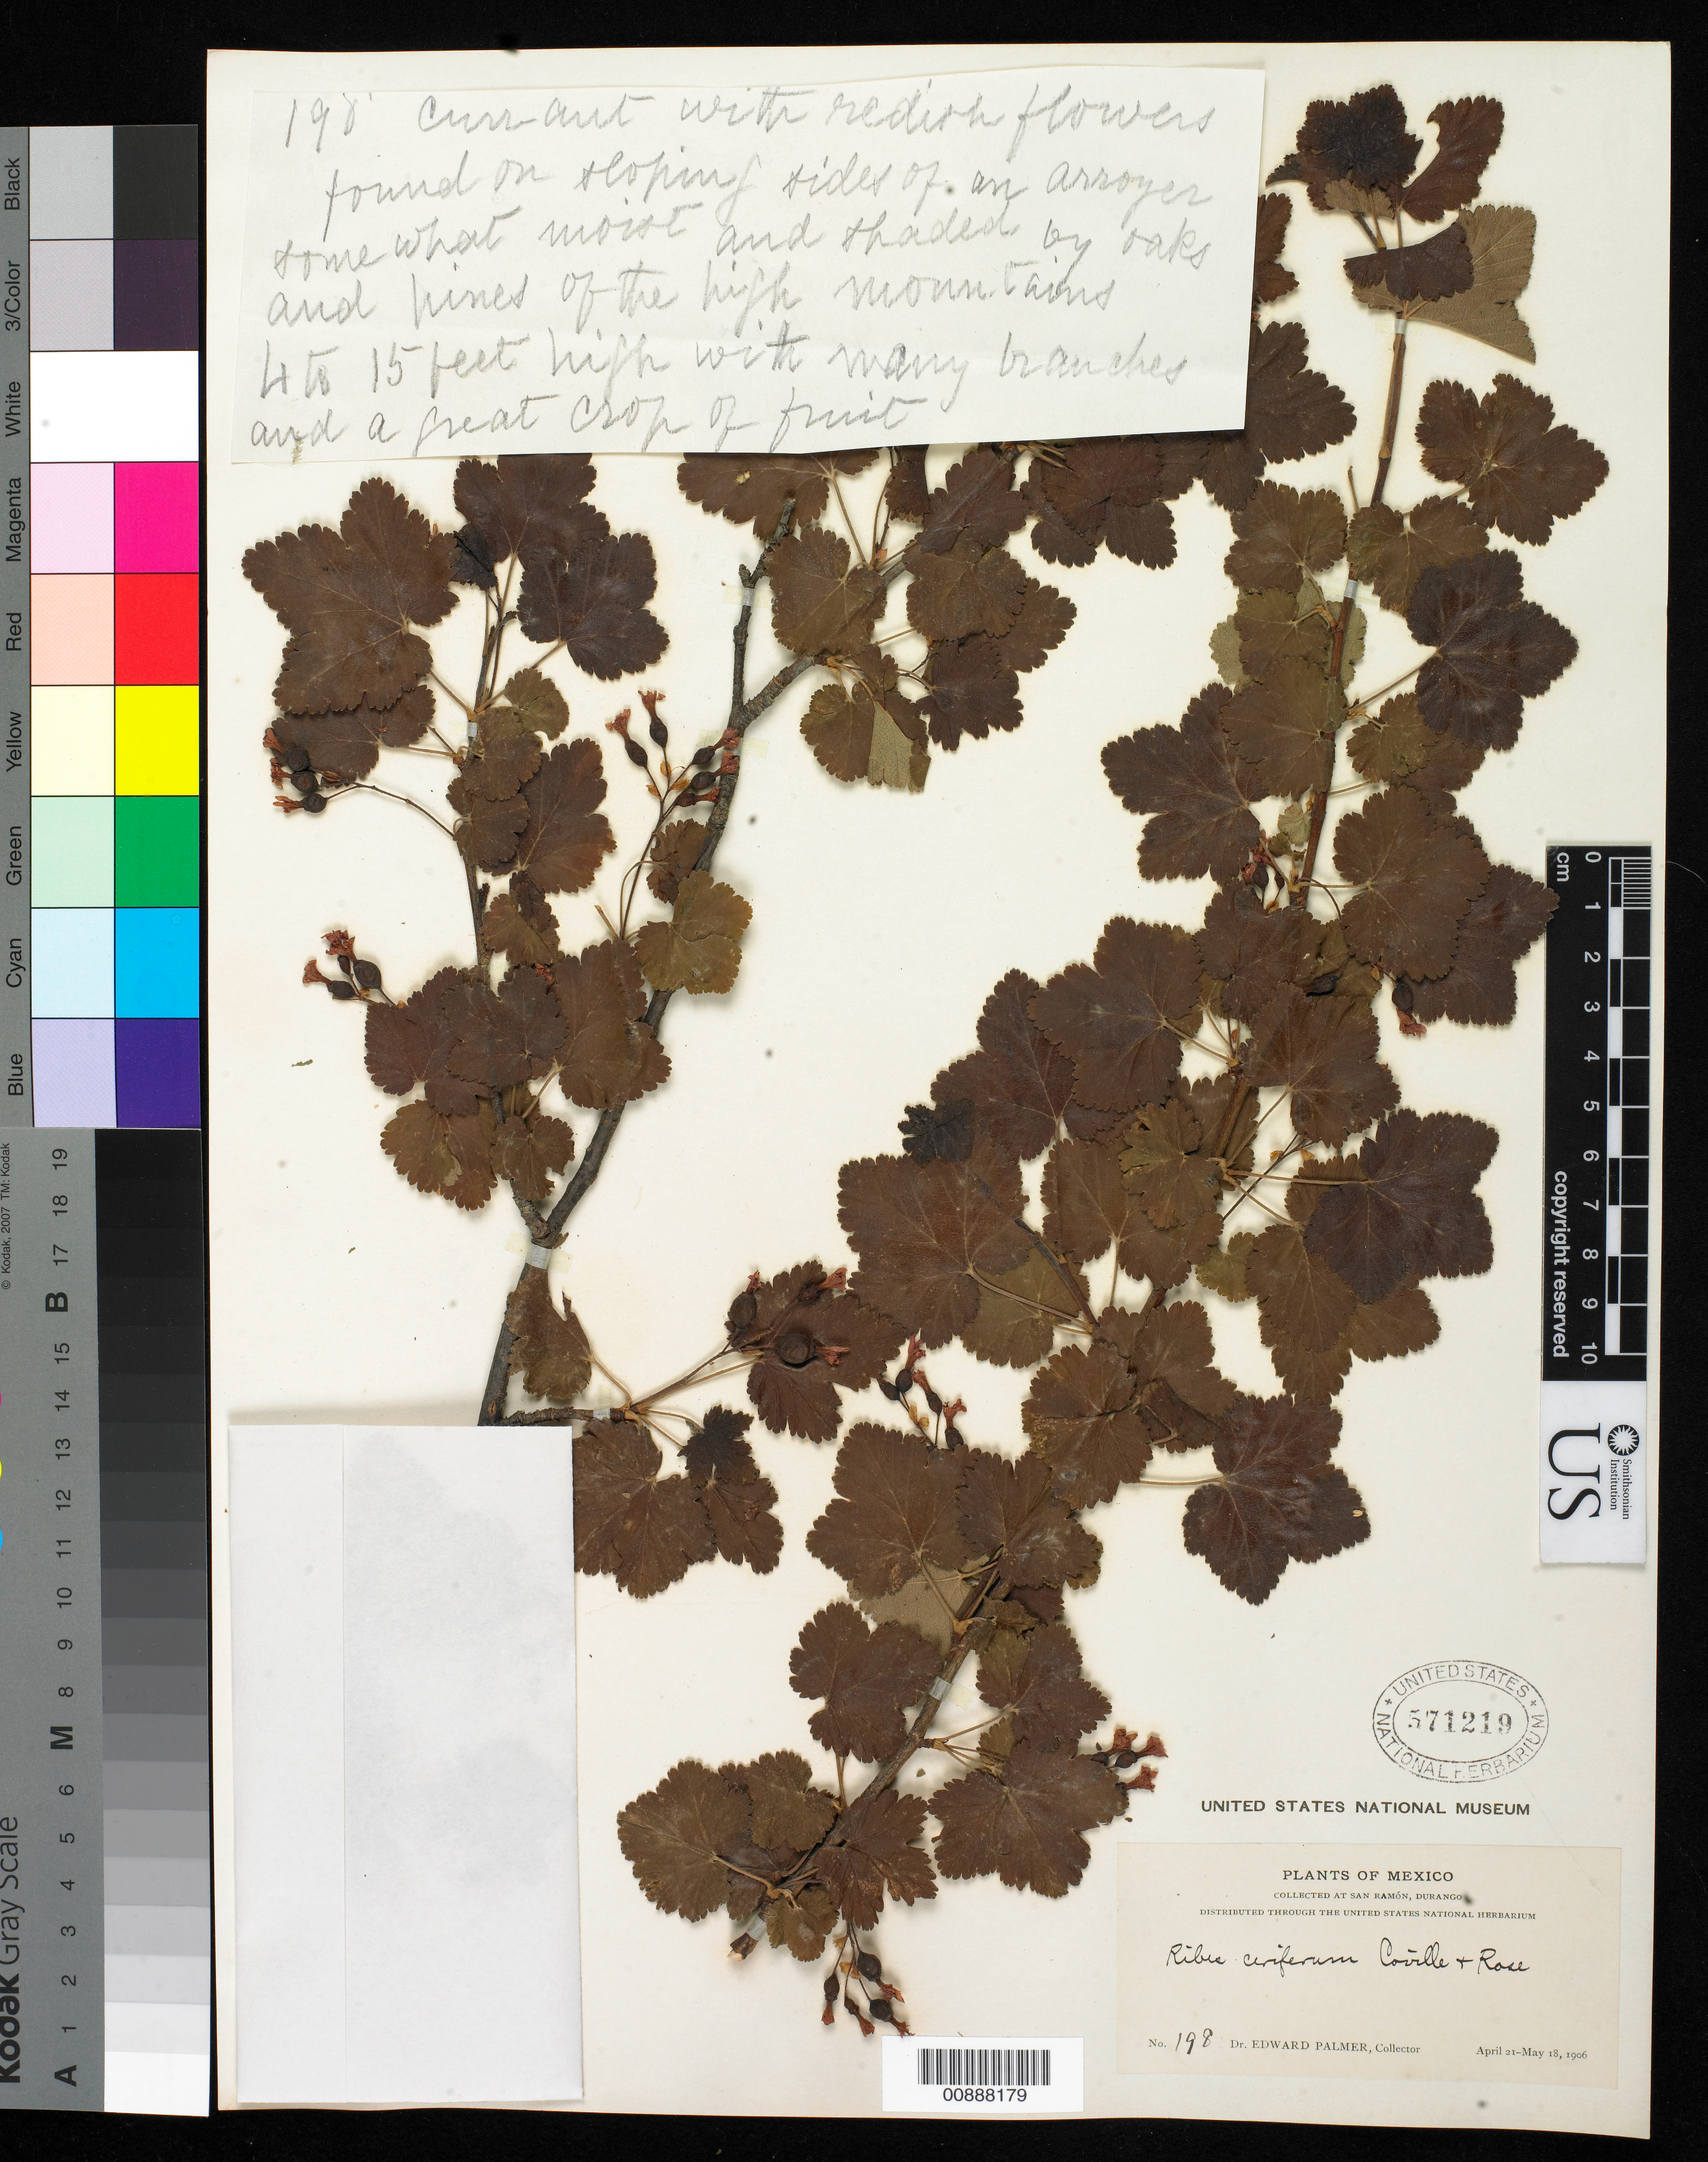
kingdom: Plantae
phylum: Tracheophyta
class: Magnoliopsida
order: Saxifragales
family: Grossulariaceae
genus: Ribes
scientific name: Ribes ceriferum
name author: Coville & Rose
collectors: E. Palmer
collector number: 198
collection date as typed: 21 Apr 1906 to 18 May 1906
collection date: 1906-04-21/1906-05-18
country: Mexico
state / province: Durango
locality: San Ramón, Durango.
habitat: Sloping sides of an arroyo somewhat moist and shaded bby oaks and pines of the high mountains.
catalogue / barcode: US 571219